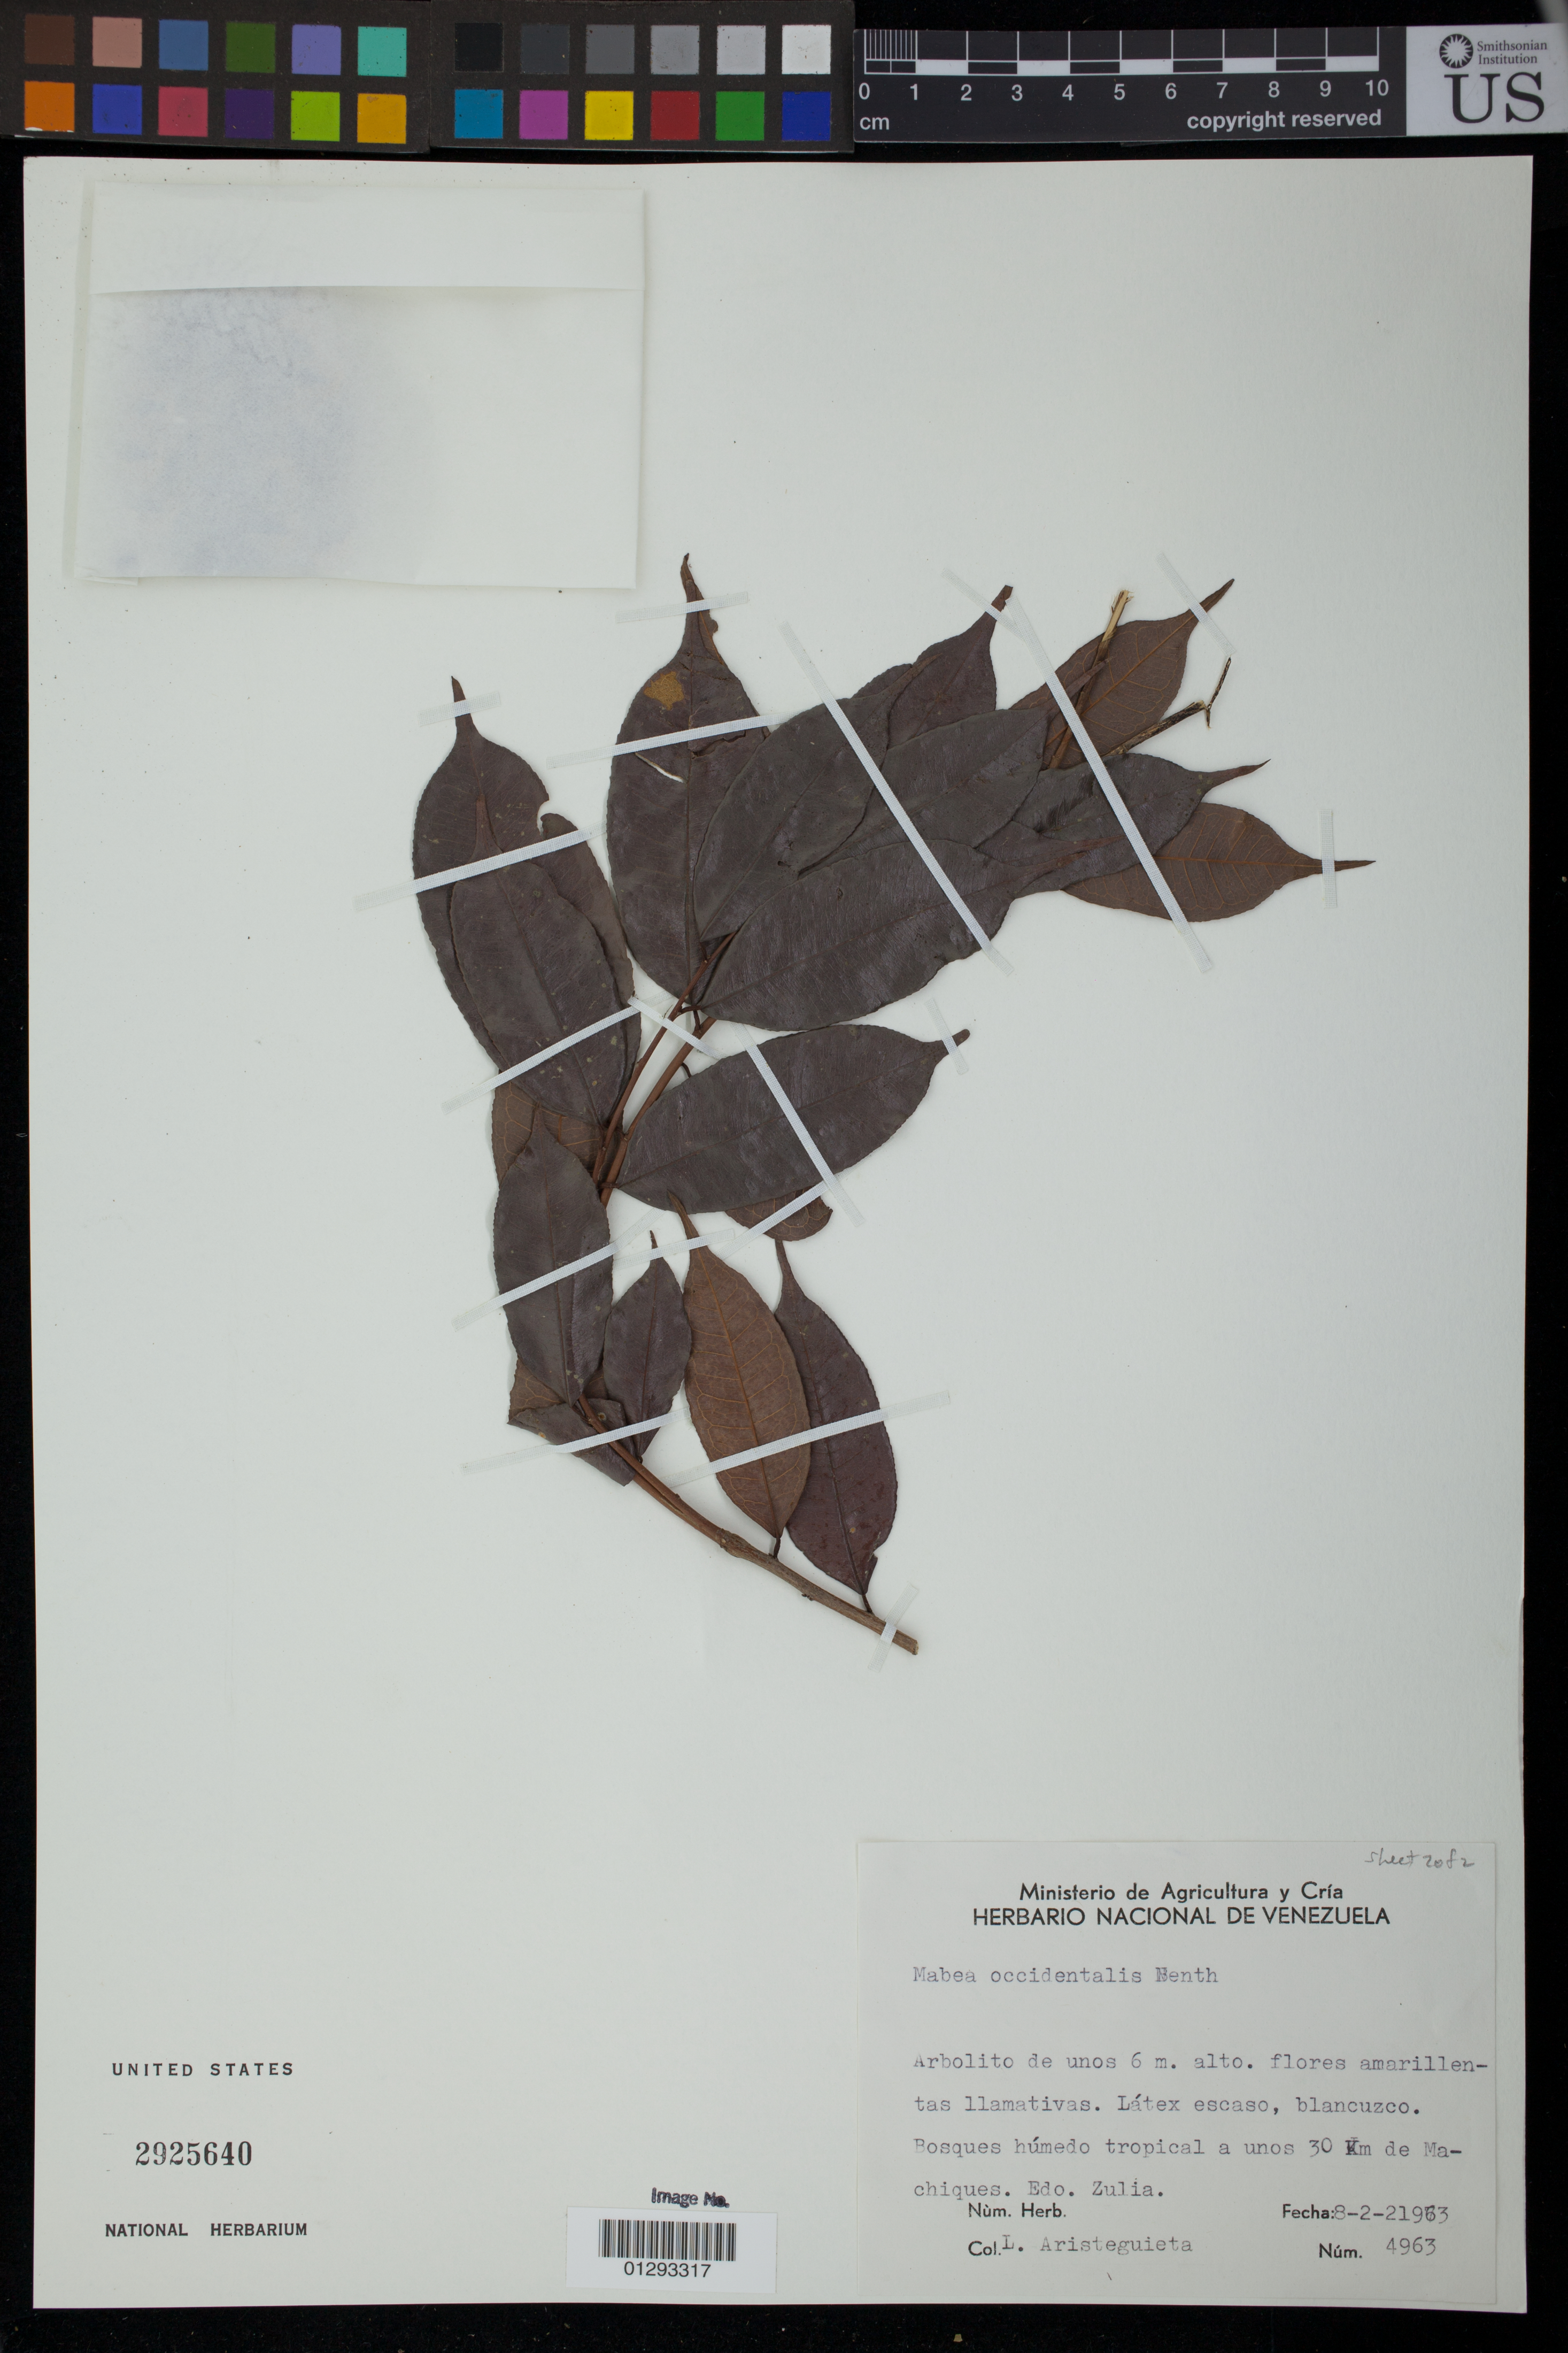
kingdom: Plantae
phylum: Tracheophyta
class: Magnoliopsida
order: Malpighiales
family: Euphorbiaceae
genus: Mabea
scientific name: Mabea occidentalis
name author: Benth.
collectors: L. Aristeguieta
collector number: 4963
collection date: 1963-08-02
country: Venezuela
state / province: Zulia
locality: Bosques humedo tropical a unos 30 km de Machiques.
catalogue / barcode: US 2925640